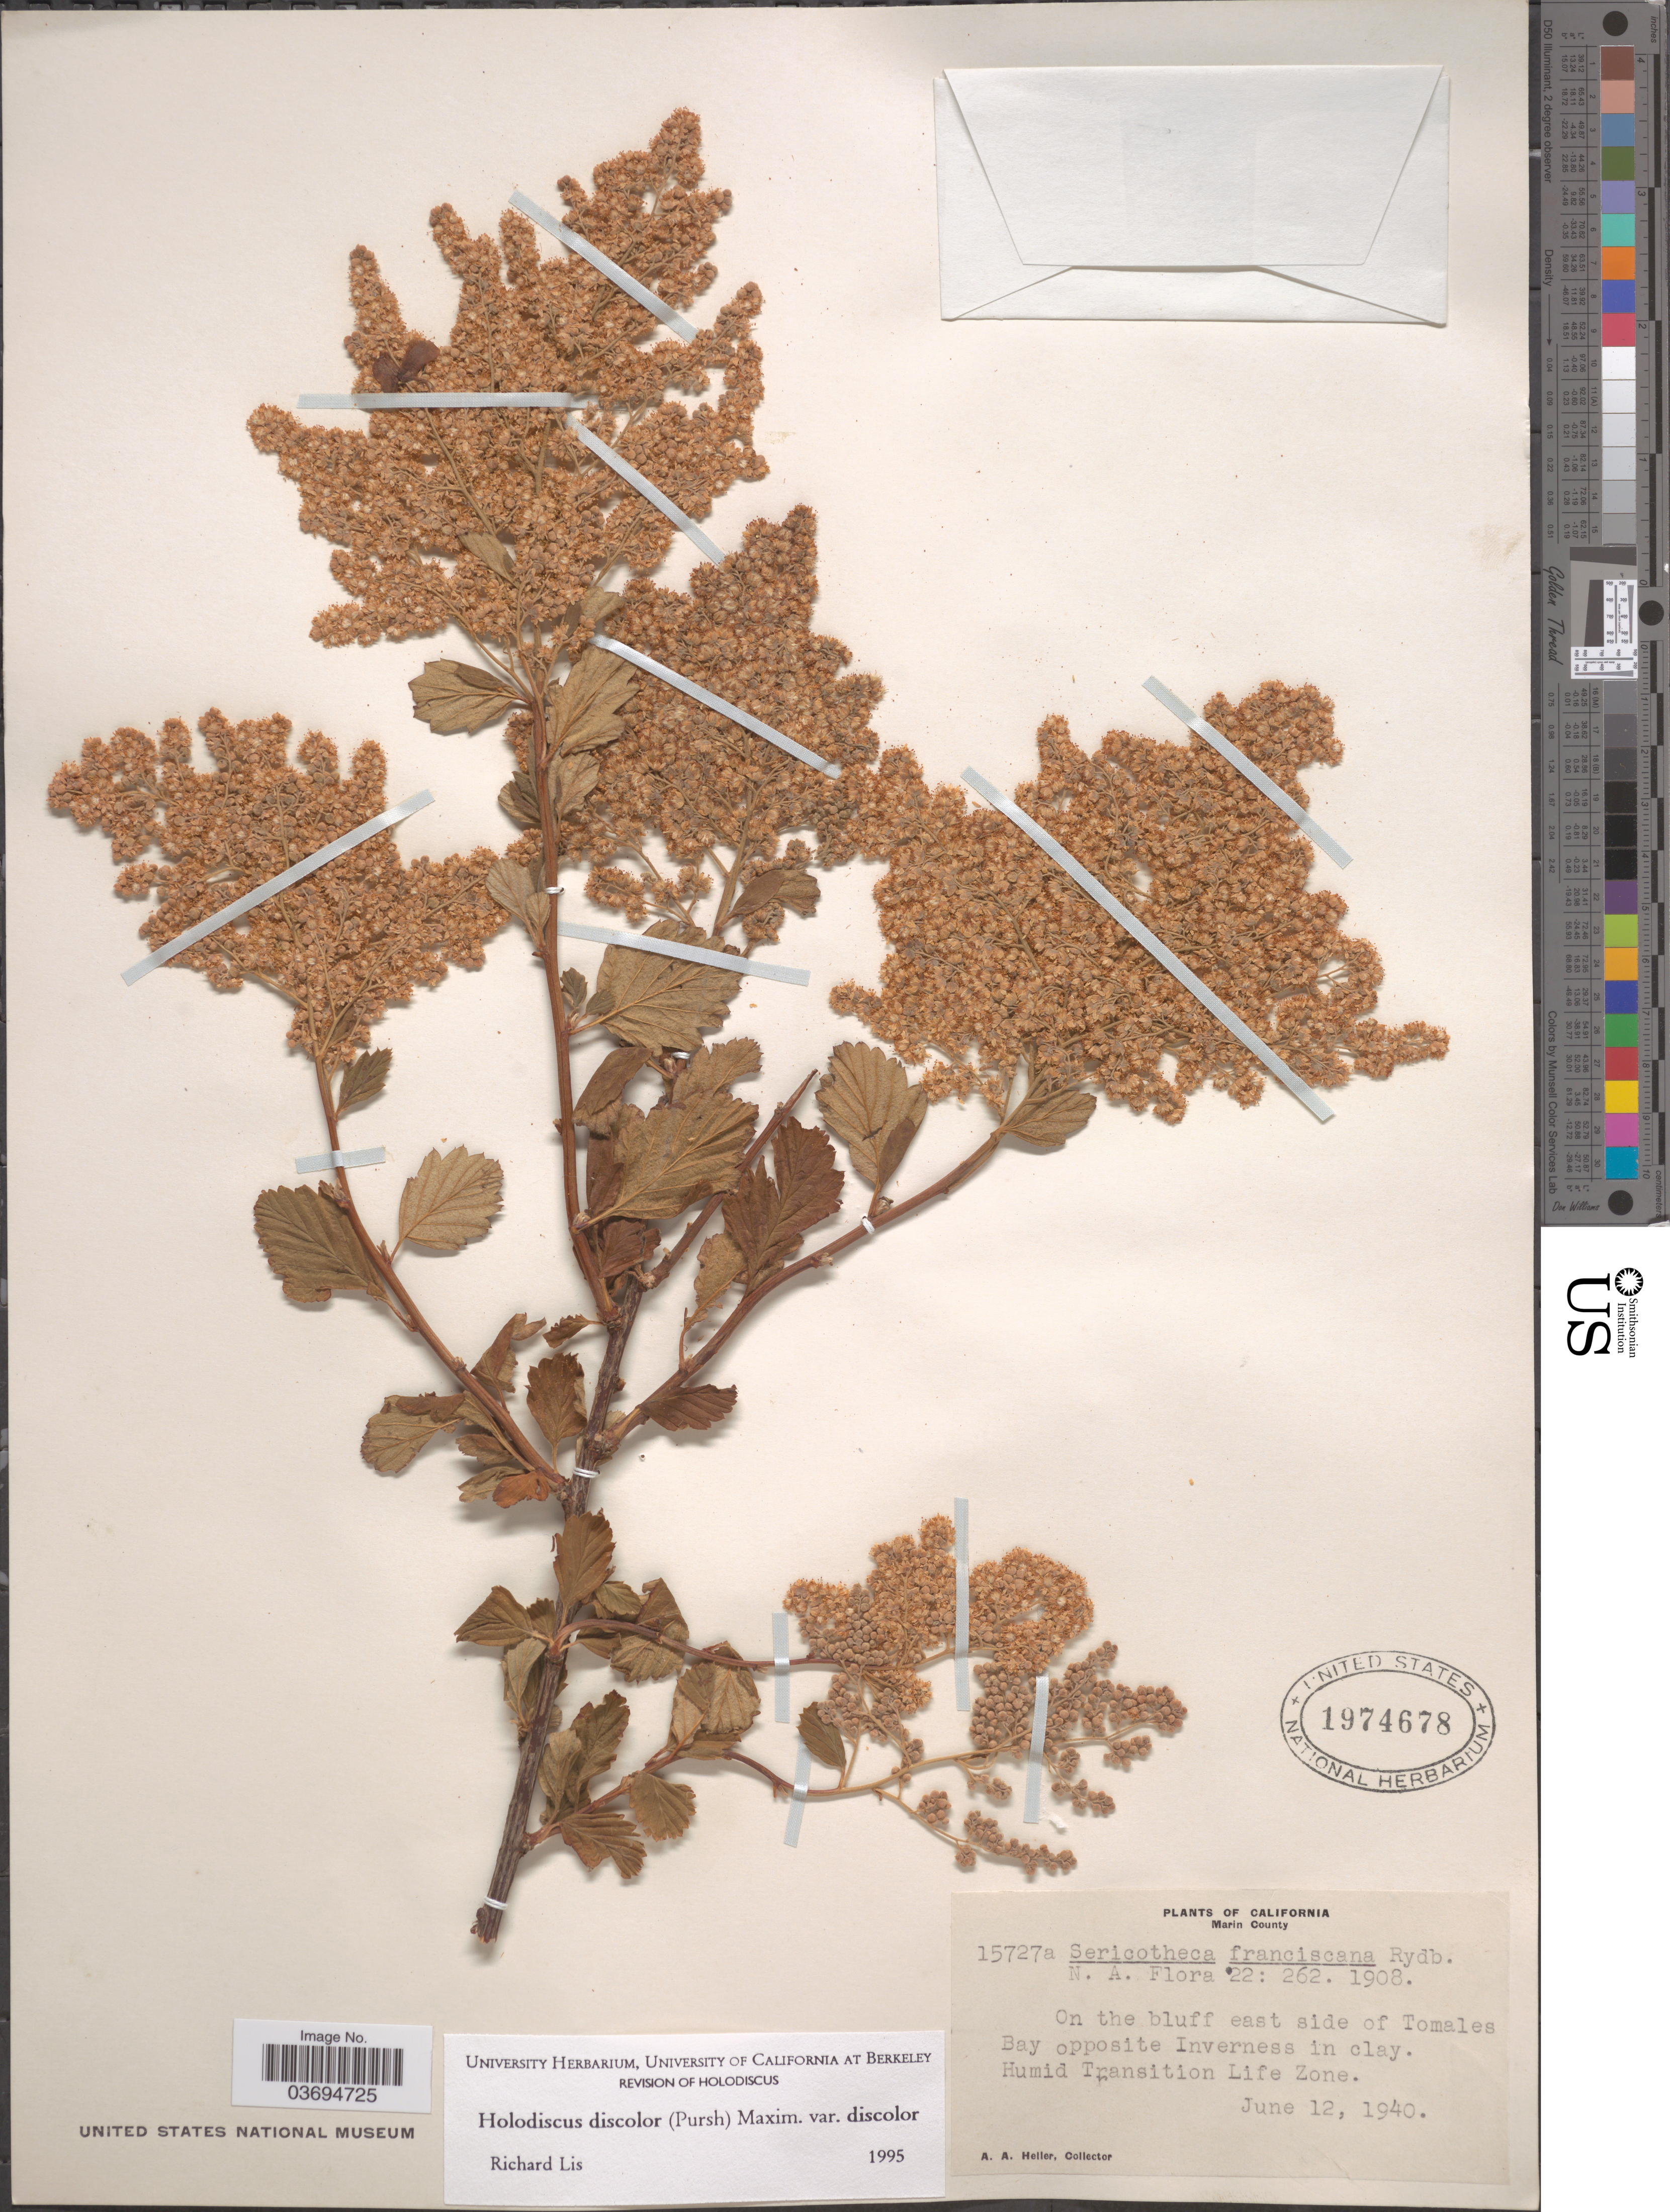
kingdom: Plantae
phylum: Tracheophyta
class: Magnoliopsida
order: Rosales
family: Rosaceae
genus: Holodiscus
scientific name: Holodiscus discolor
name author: (Pursh) Maxim.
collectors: A. A. Heller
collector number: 15727a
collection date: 1940-06-12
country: United States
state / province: California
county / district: Marin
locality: Marin County. On the bluff east side of Tomales Bay opposite Inverness in clay. Humid Transition Life Zone.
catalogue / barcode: US 1974678